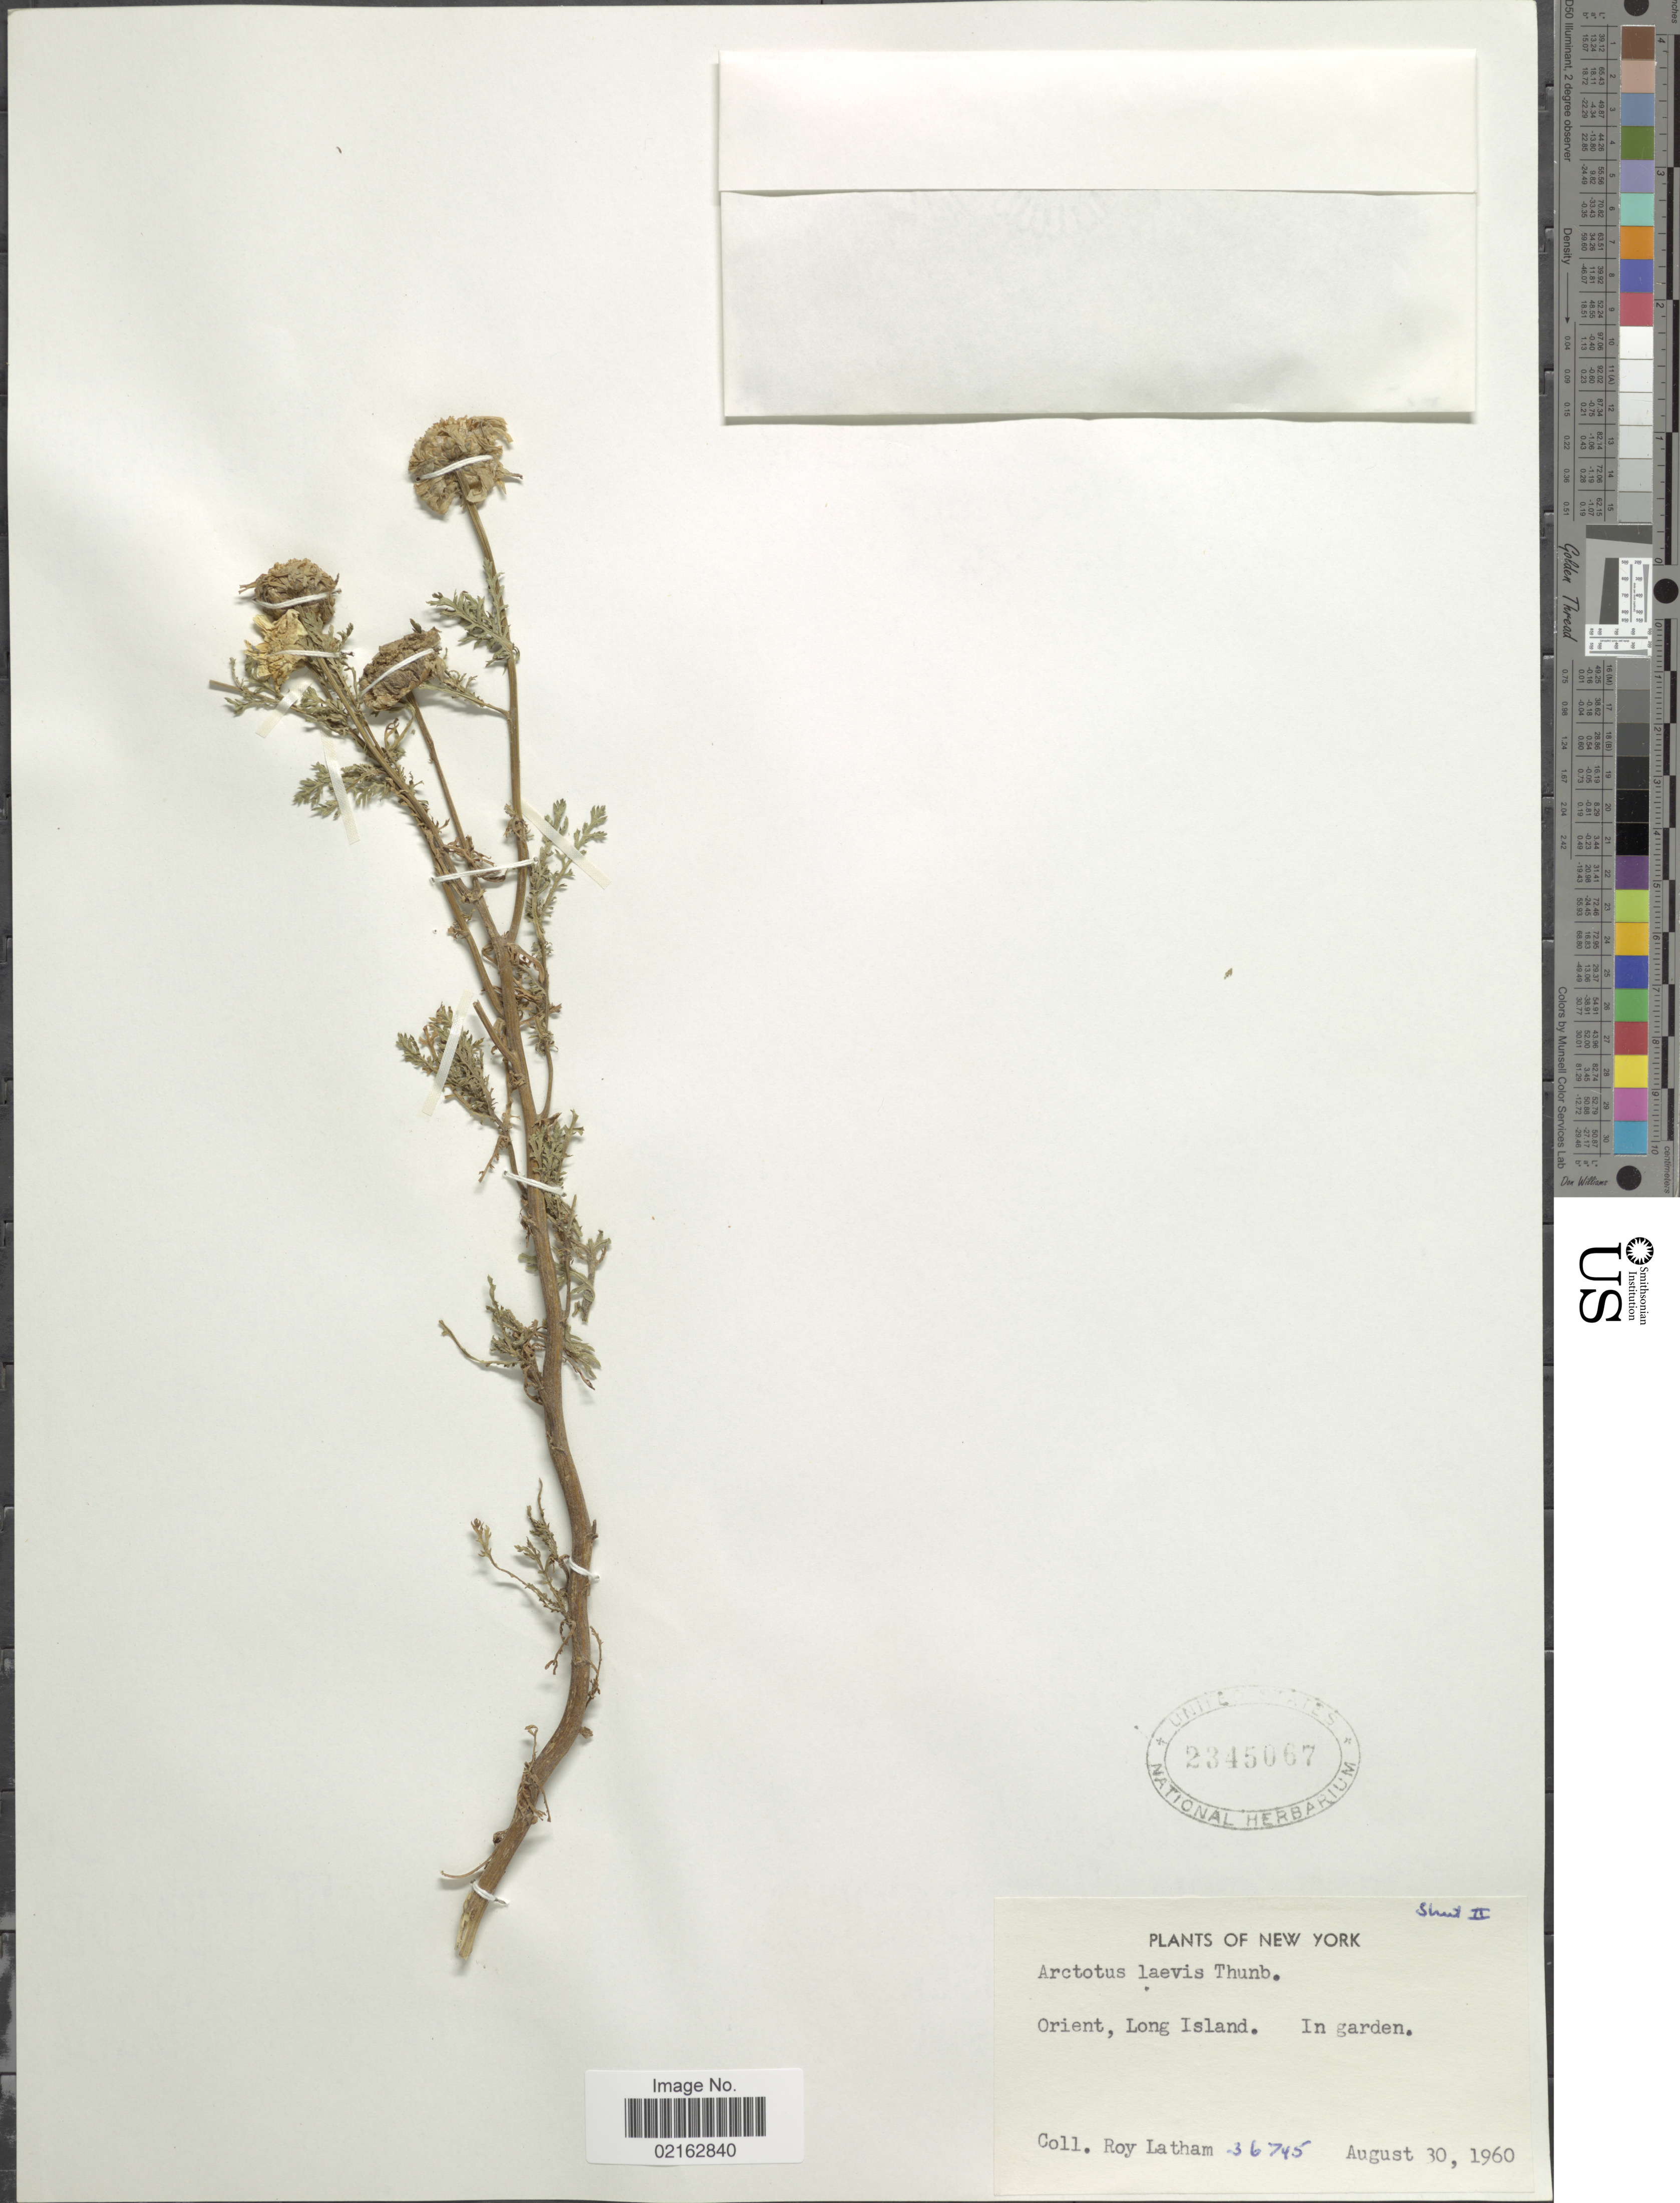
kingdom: Plantae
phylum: Tracheophyta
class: Magnoliopsida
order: Asterales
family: Asteraceae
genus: Arctotis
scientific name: Arctotis laevis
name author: Thunb.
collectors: R. Latham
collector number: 36745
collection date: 1960-08-30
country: United States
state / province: New York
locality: Orient, Long Island. In garden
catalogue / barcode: US 2345067